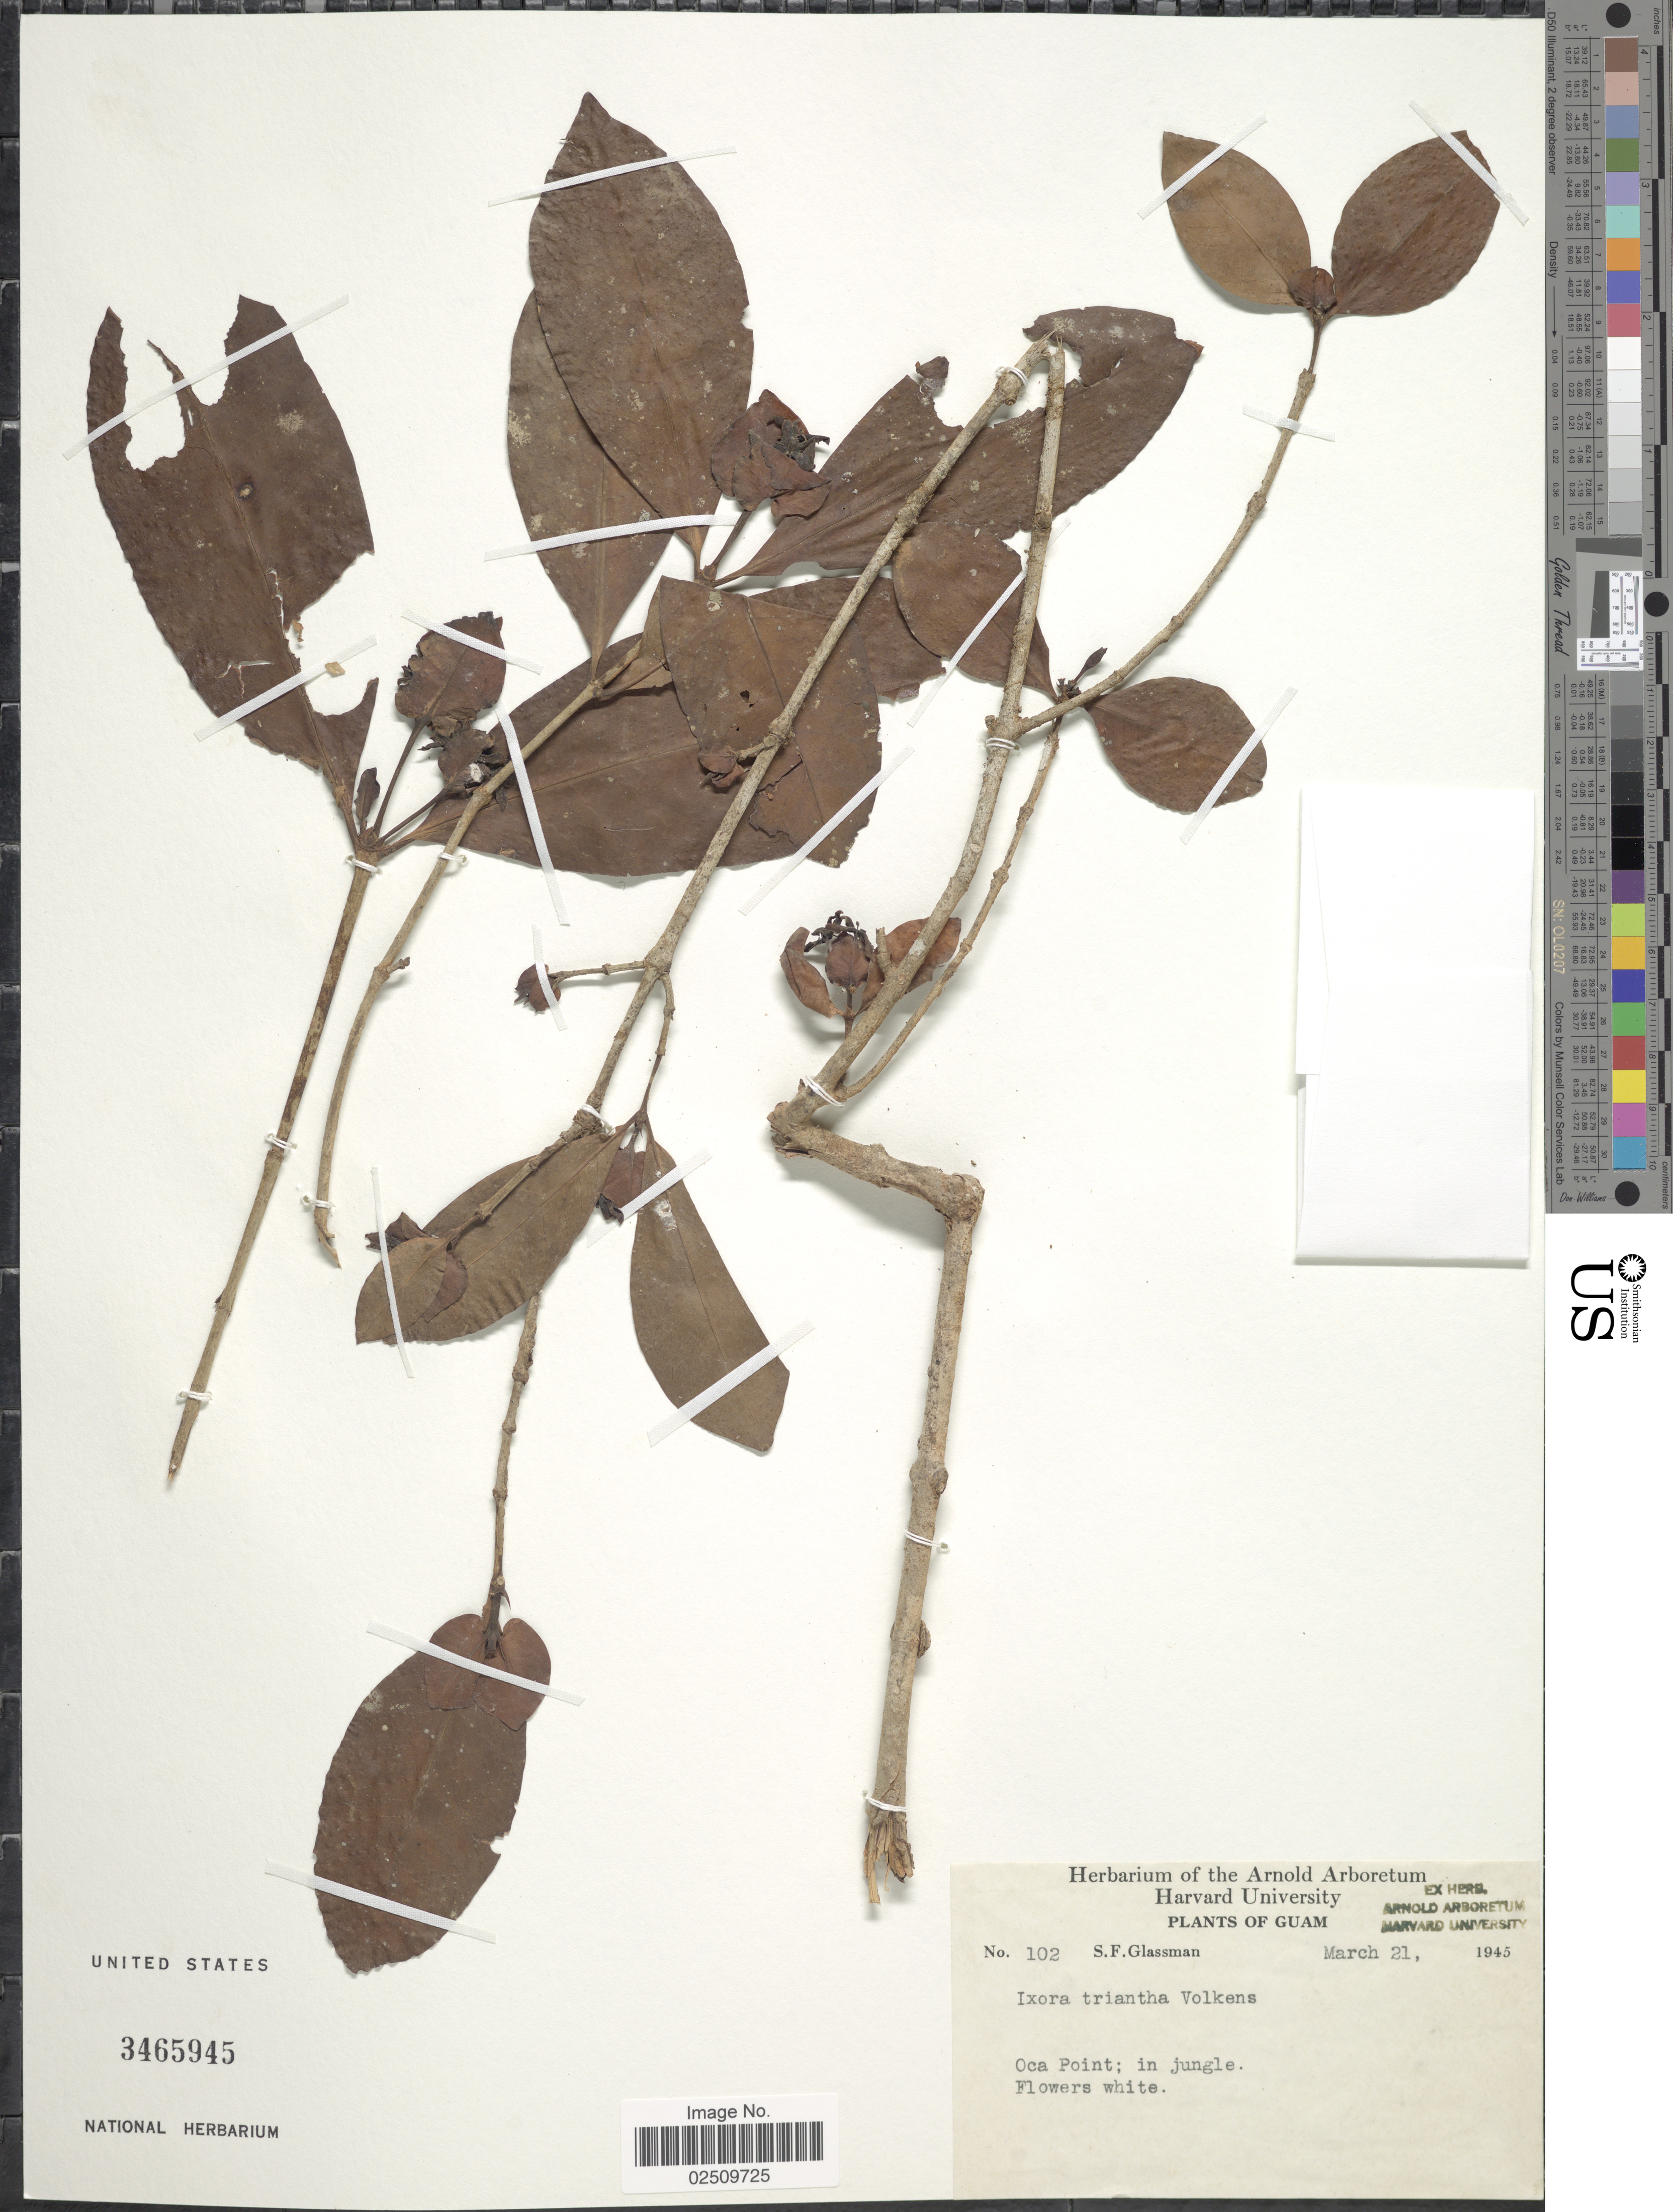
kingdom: Plantae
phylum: Tracheophyta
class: Magnoliopsida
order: Gentianales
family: Rubiaceae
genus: Ixora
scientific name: Ixora triantha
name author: Volkens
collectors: S. F. Glassman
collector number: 102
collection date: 1945-03-21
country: Guam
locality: Oca Point: in jungle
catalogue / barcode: US 3465945